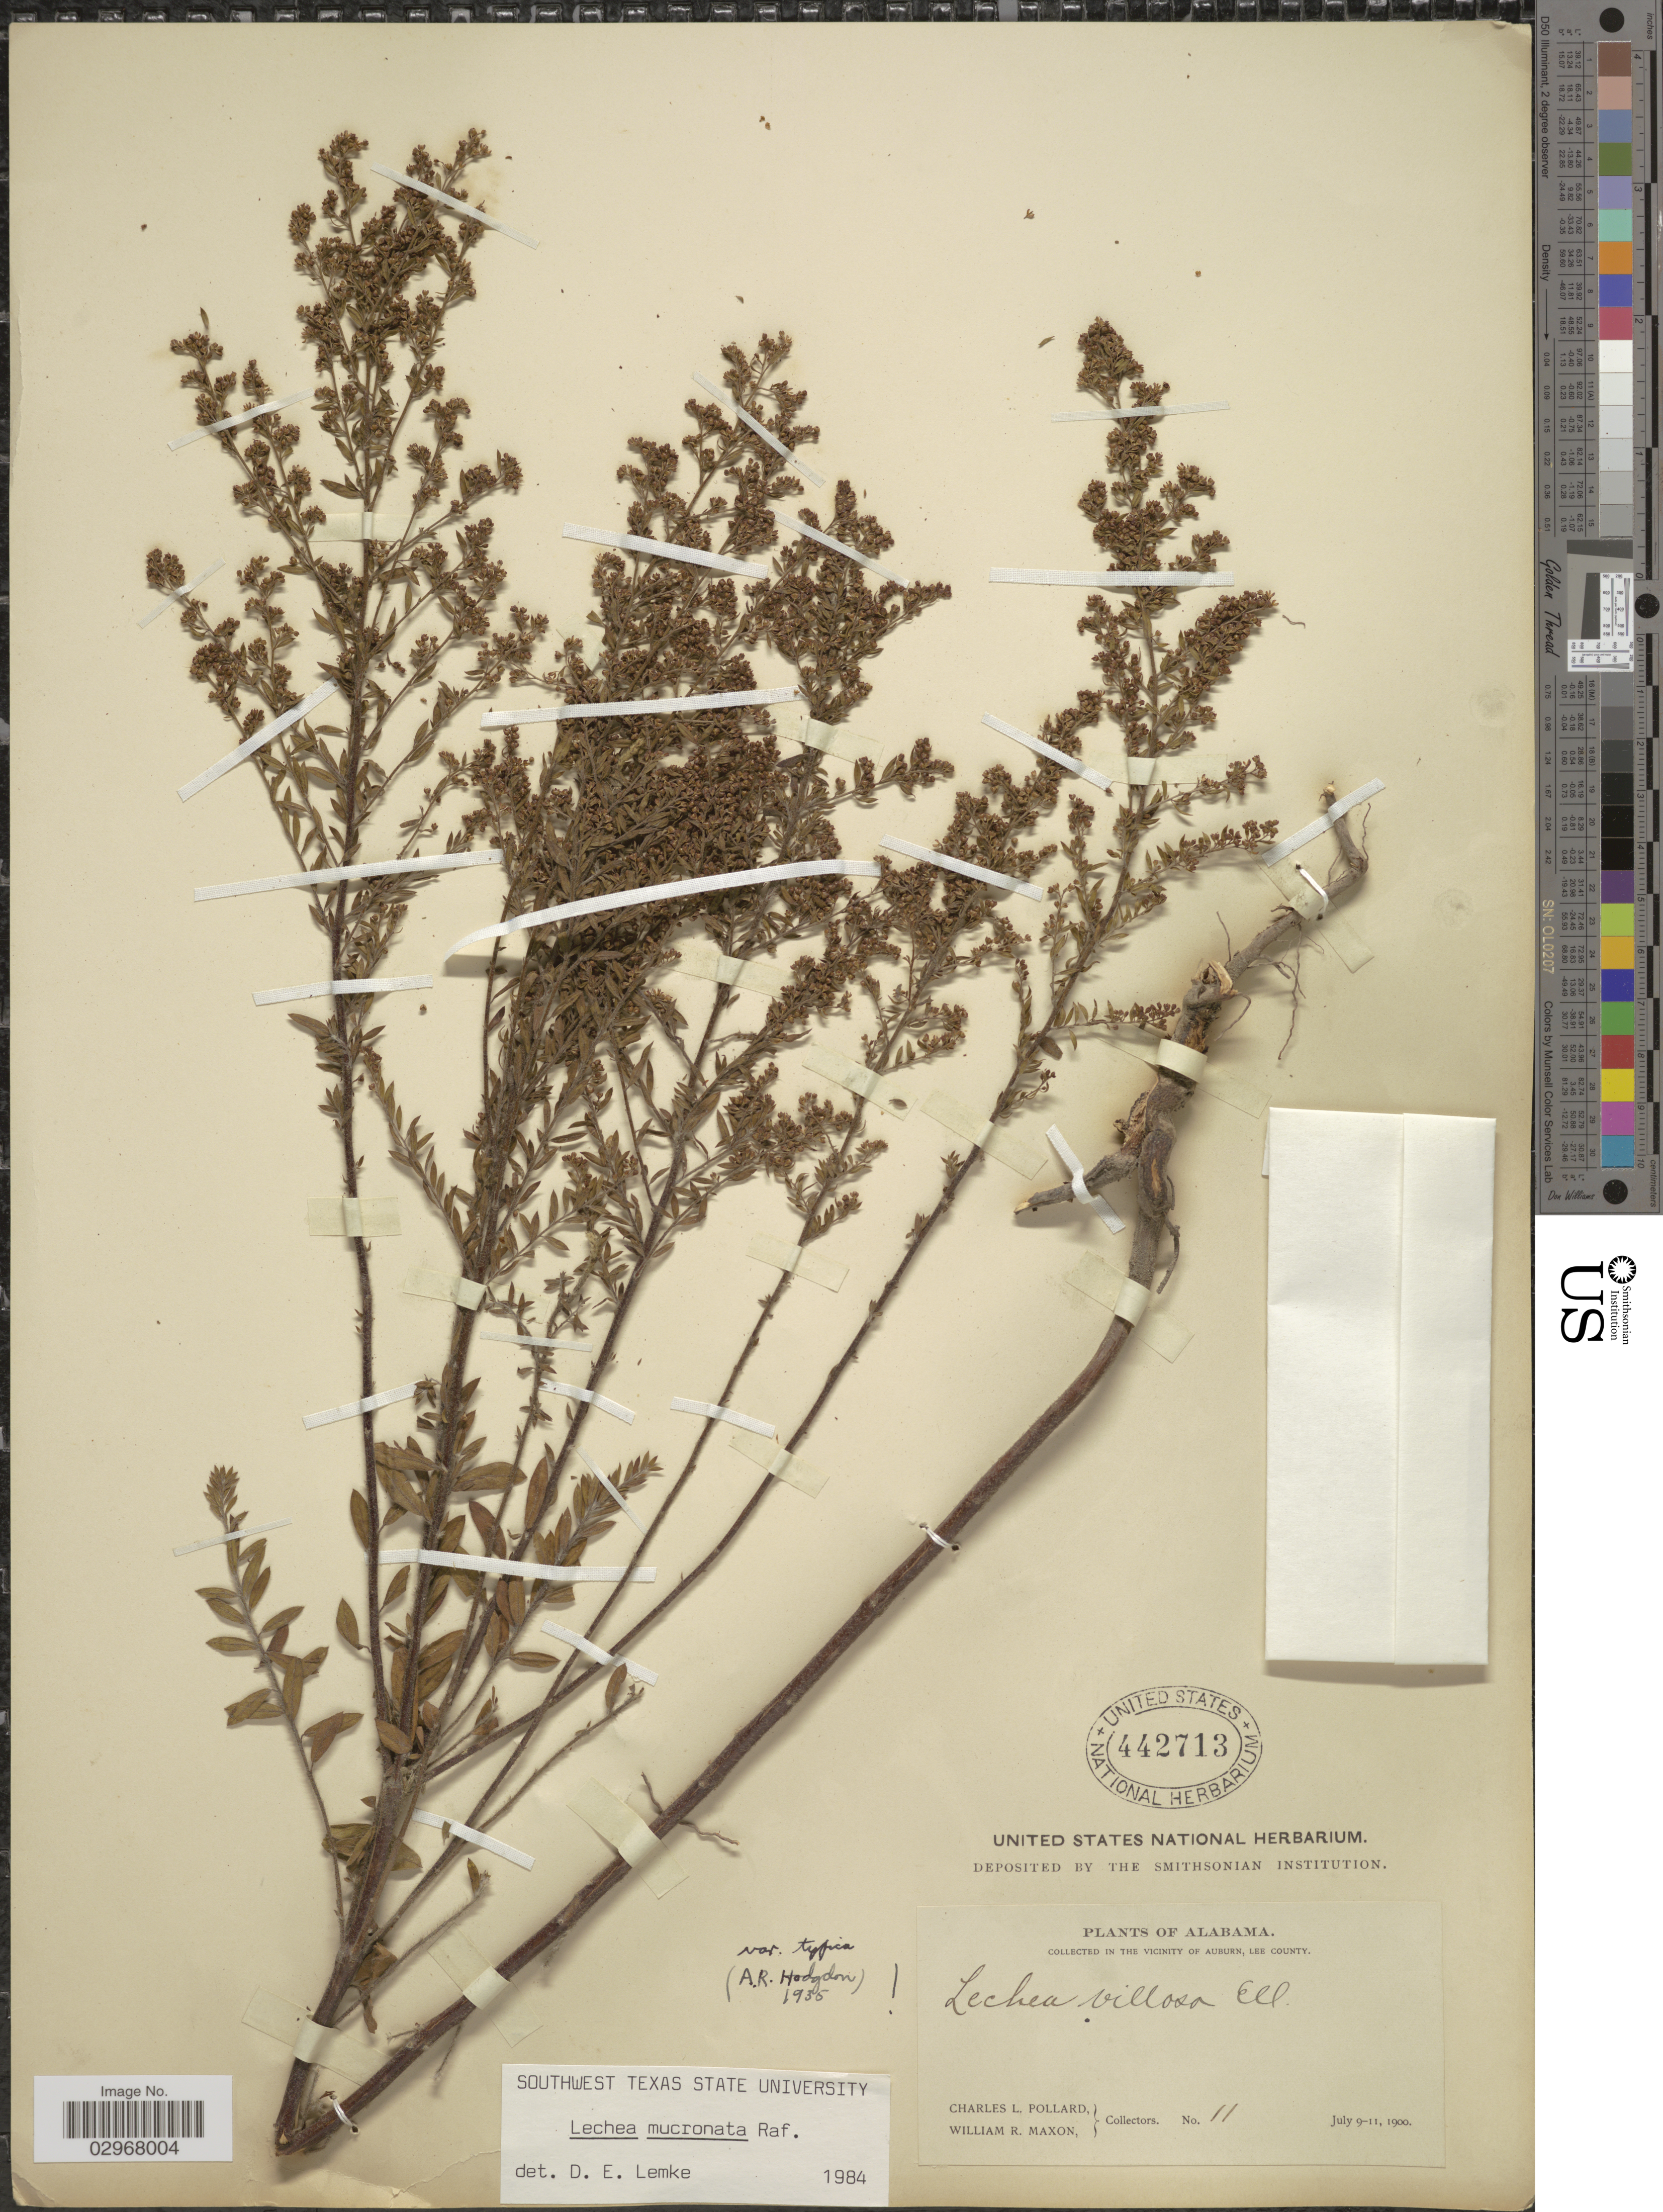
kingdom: Plantae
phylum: Tracheophyta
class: Magnoliopsida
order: Malvales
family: Cistaceae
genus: Lechea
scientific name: Lechea mucronata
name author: Raf.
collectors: C. L. Pollard & W. R. Maxon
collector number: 11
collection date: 1900-07-09/1900-07-11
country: United States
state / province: Alabama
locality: In the vicinity of Auburn, Lee County.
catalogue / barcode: US 442713